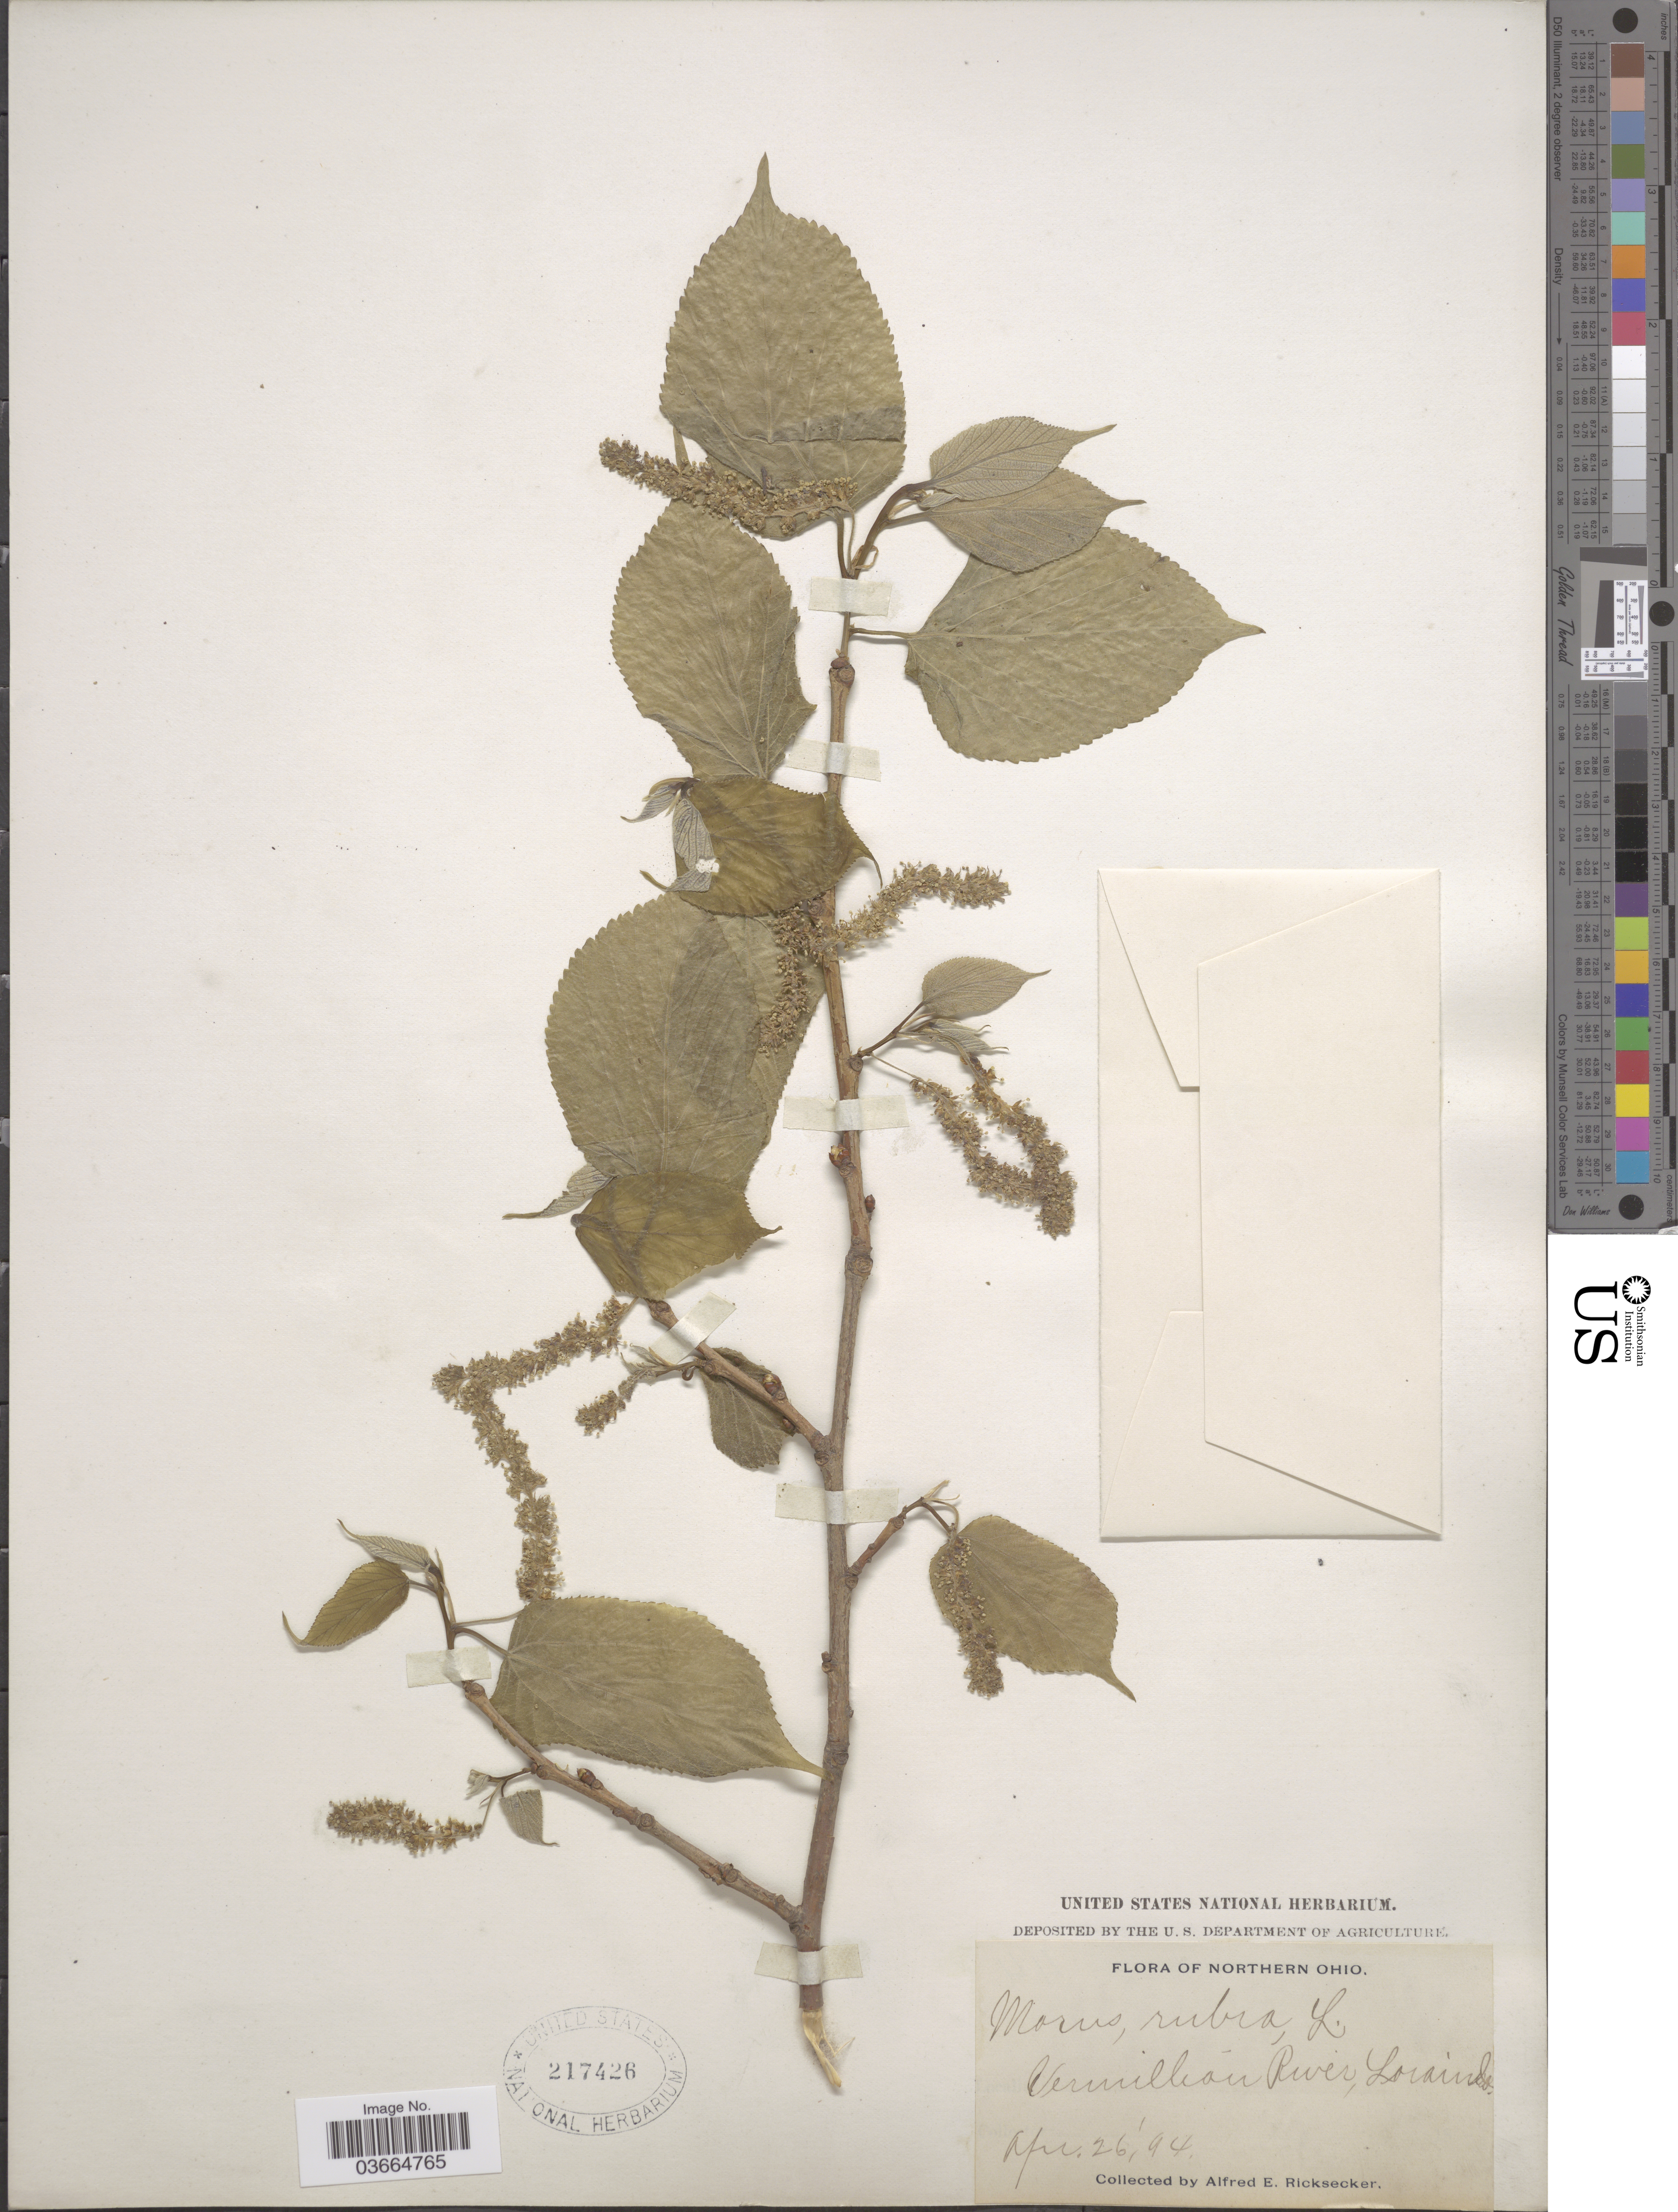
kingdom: Plantae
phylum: Tracheophyta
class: Magnoliopsida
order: Rosales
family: Moraceae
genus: Morus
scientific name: Morus rubra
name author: L.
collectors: A. E. Ricksecker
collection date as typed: Transcribed d/m/y: 26/4/94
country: United States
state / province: Ohio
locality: Northern Ohio. Vermillion River, Lorain !.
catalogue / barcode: US 217426